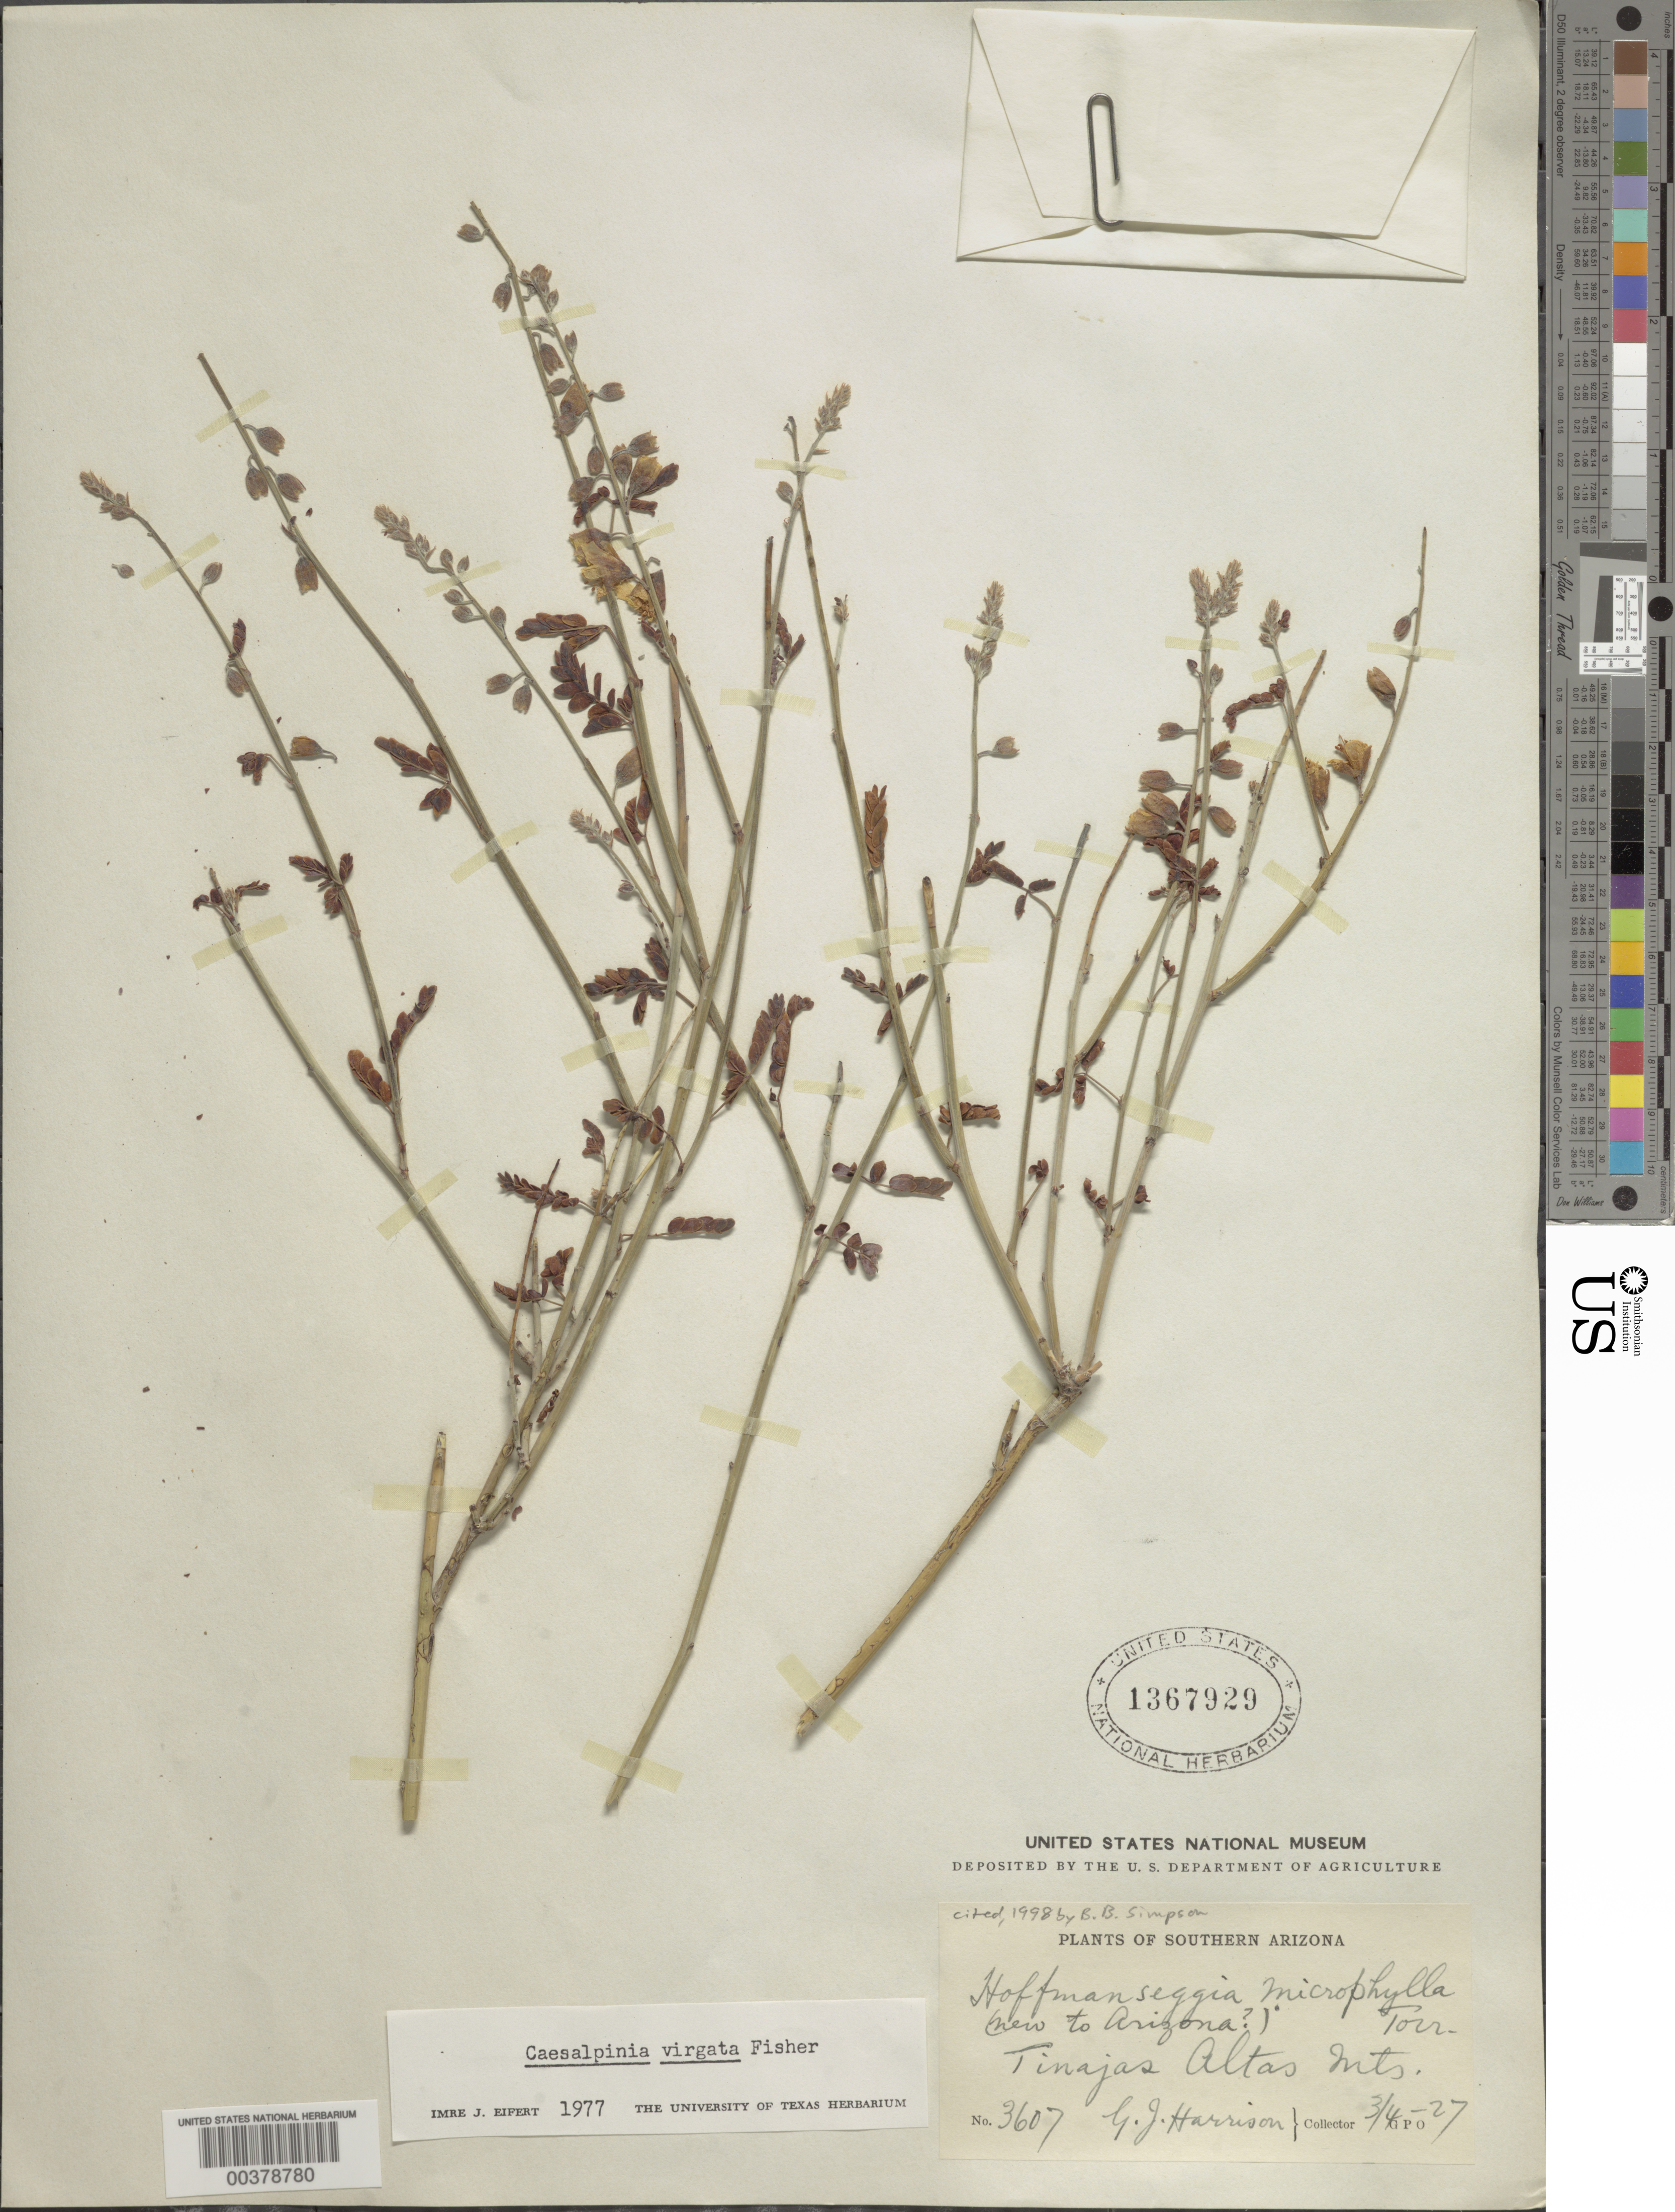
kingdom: Plantae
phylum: Tracheophyta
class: Magnoliopsida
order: Fabales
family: Fabaceae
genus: Hoffmannseggia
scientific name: Hoffmannseggia microphylla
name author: Torr.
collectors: G. J. Harrison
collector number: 3607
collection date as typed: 04 Mar 1927 or 03 Apr 1927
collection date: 1927-03-04 or 1927-04-03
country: United States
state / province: Arizona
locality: Tinajas Altas mts.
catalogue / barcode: US 1367929